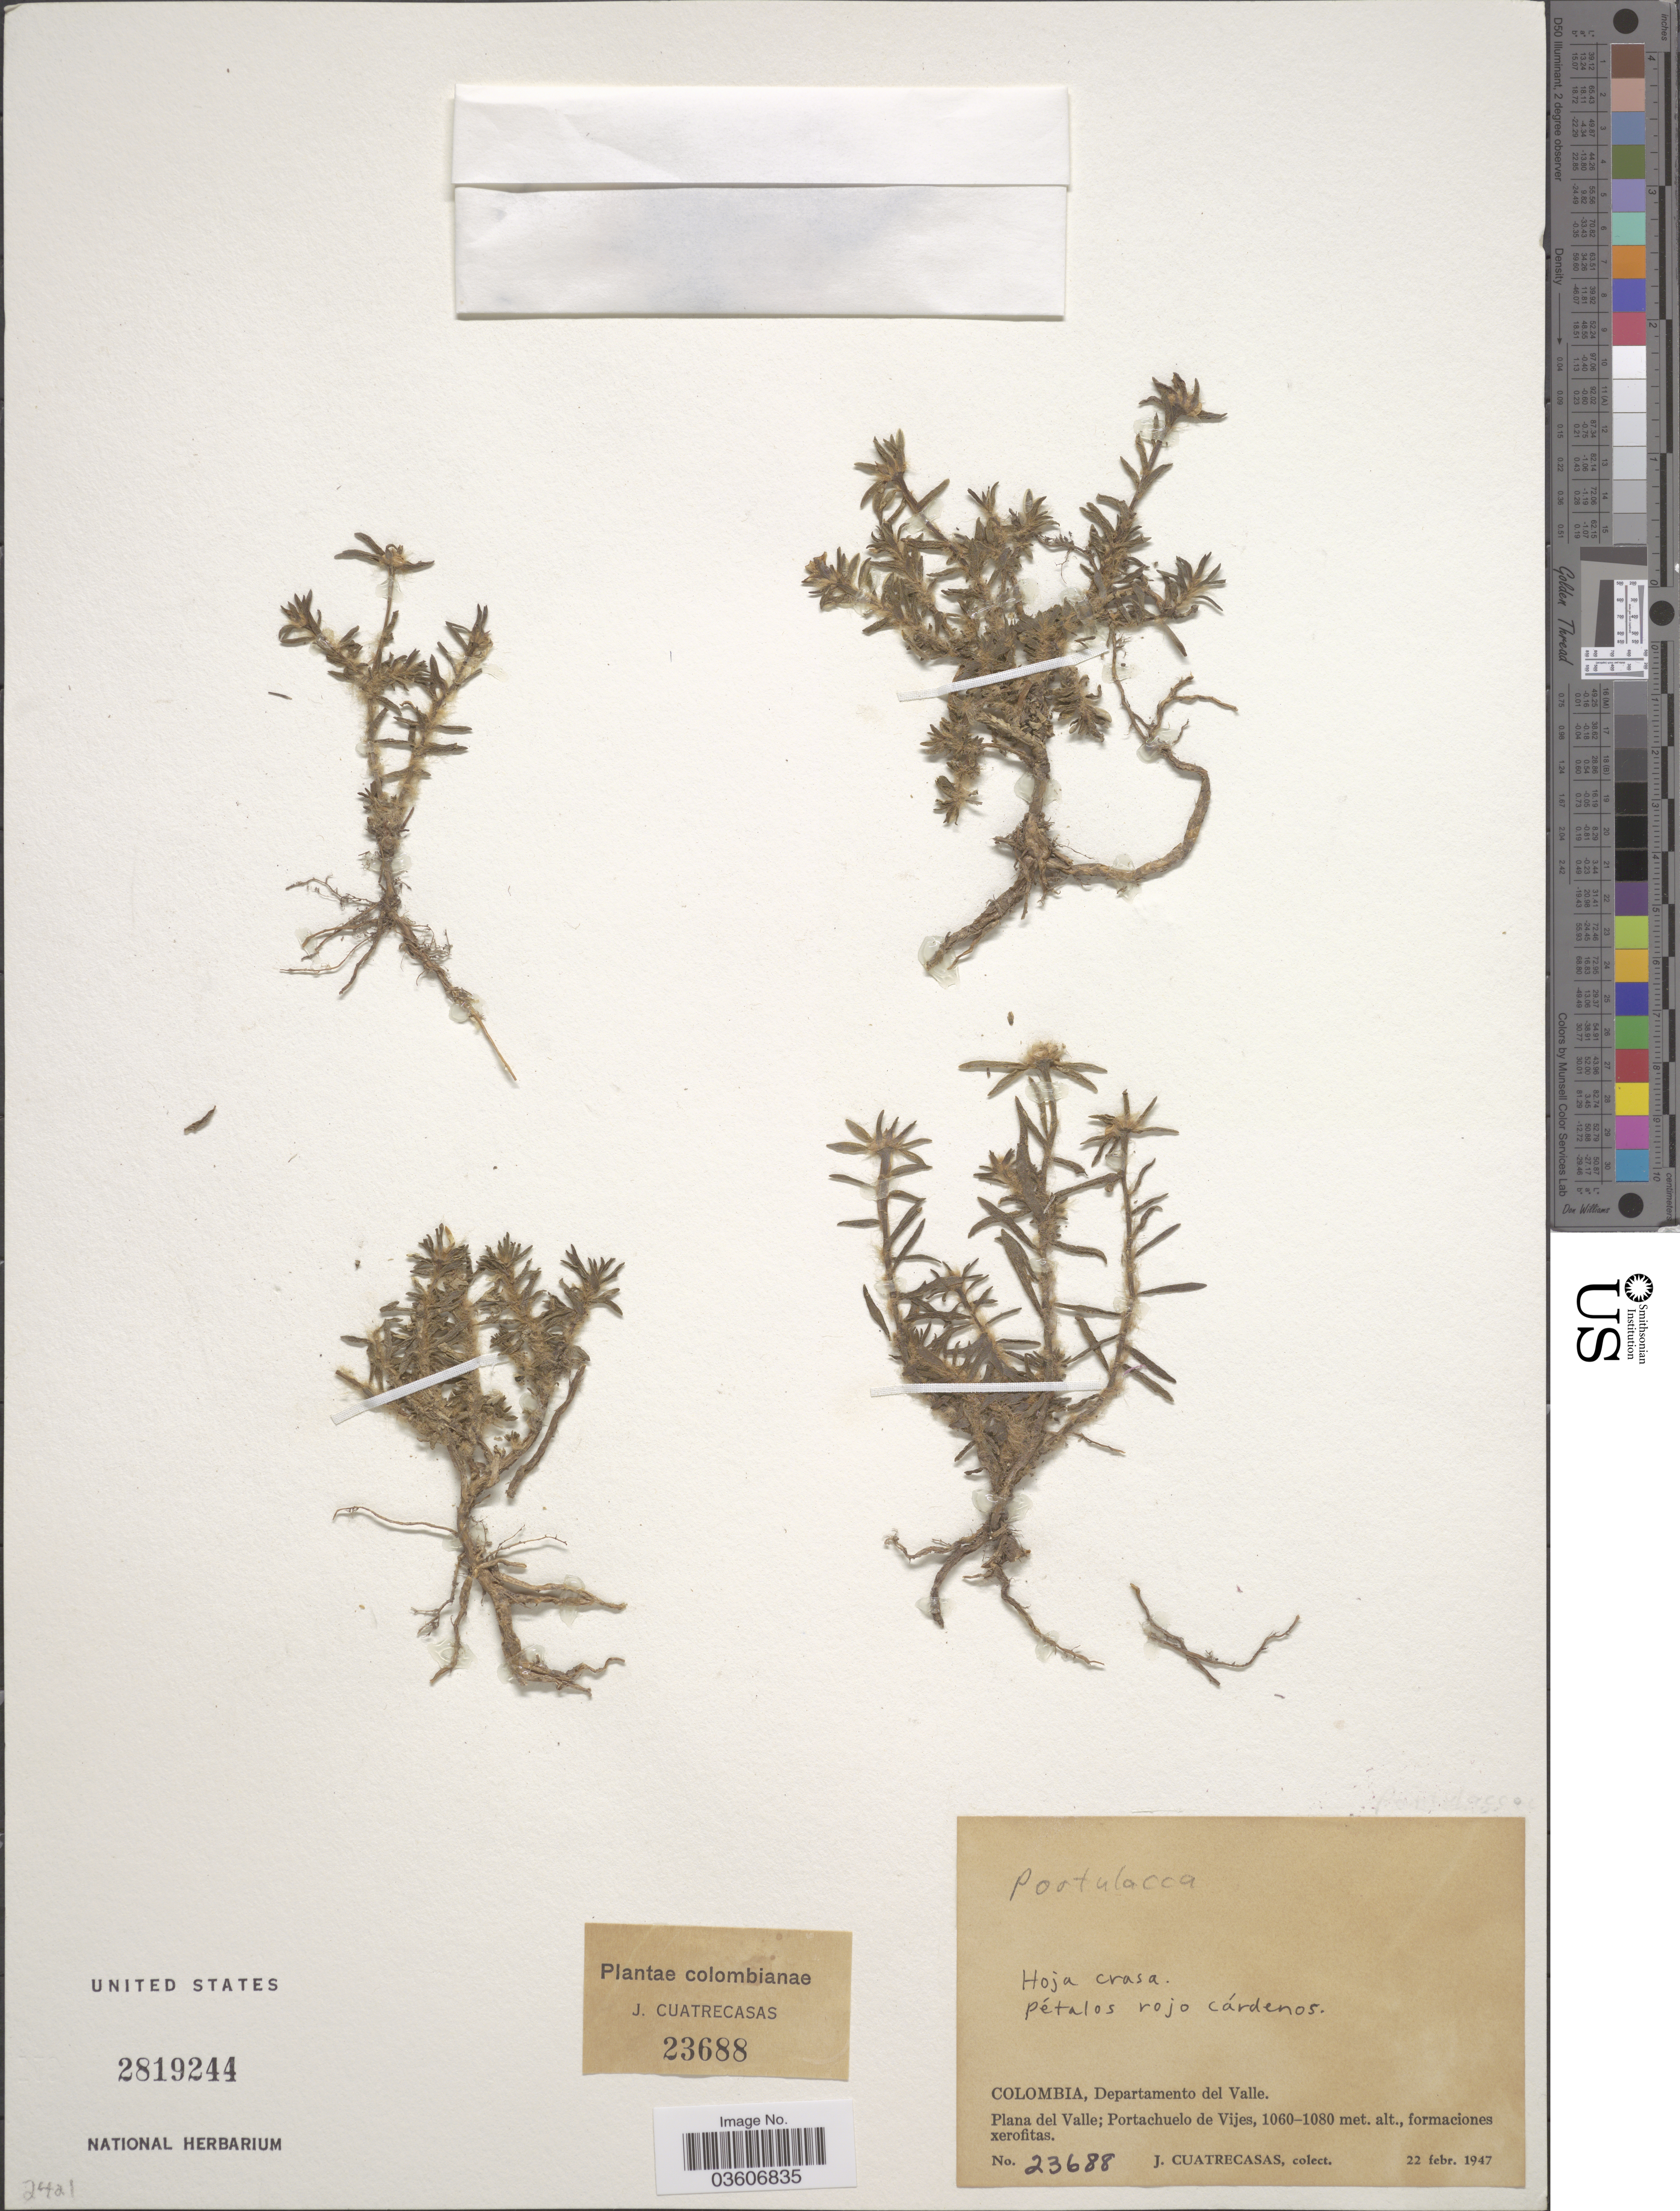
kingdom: Plantae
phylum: Tracheophyta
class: Magnoliopsida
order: Caryophyllales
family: Portulacaceae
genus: Portulaca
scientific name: Portulaca sp.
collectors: J. Cuatrecasas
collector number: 23688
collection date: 1947-02-22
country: Colombia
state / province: Valle del Cauca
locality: Departamento del Valle. Plana del Valle; Portachuelo de Vijes.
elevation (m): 1060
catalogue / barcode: US 2819244